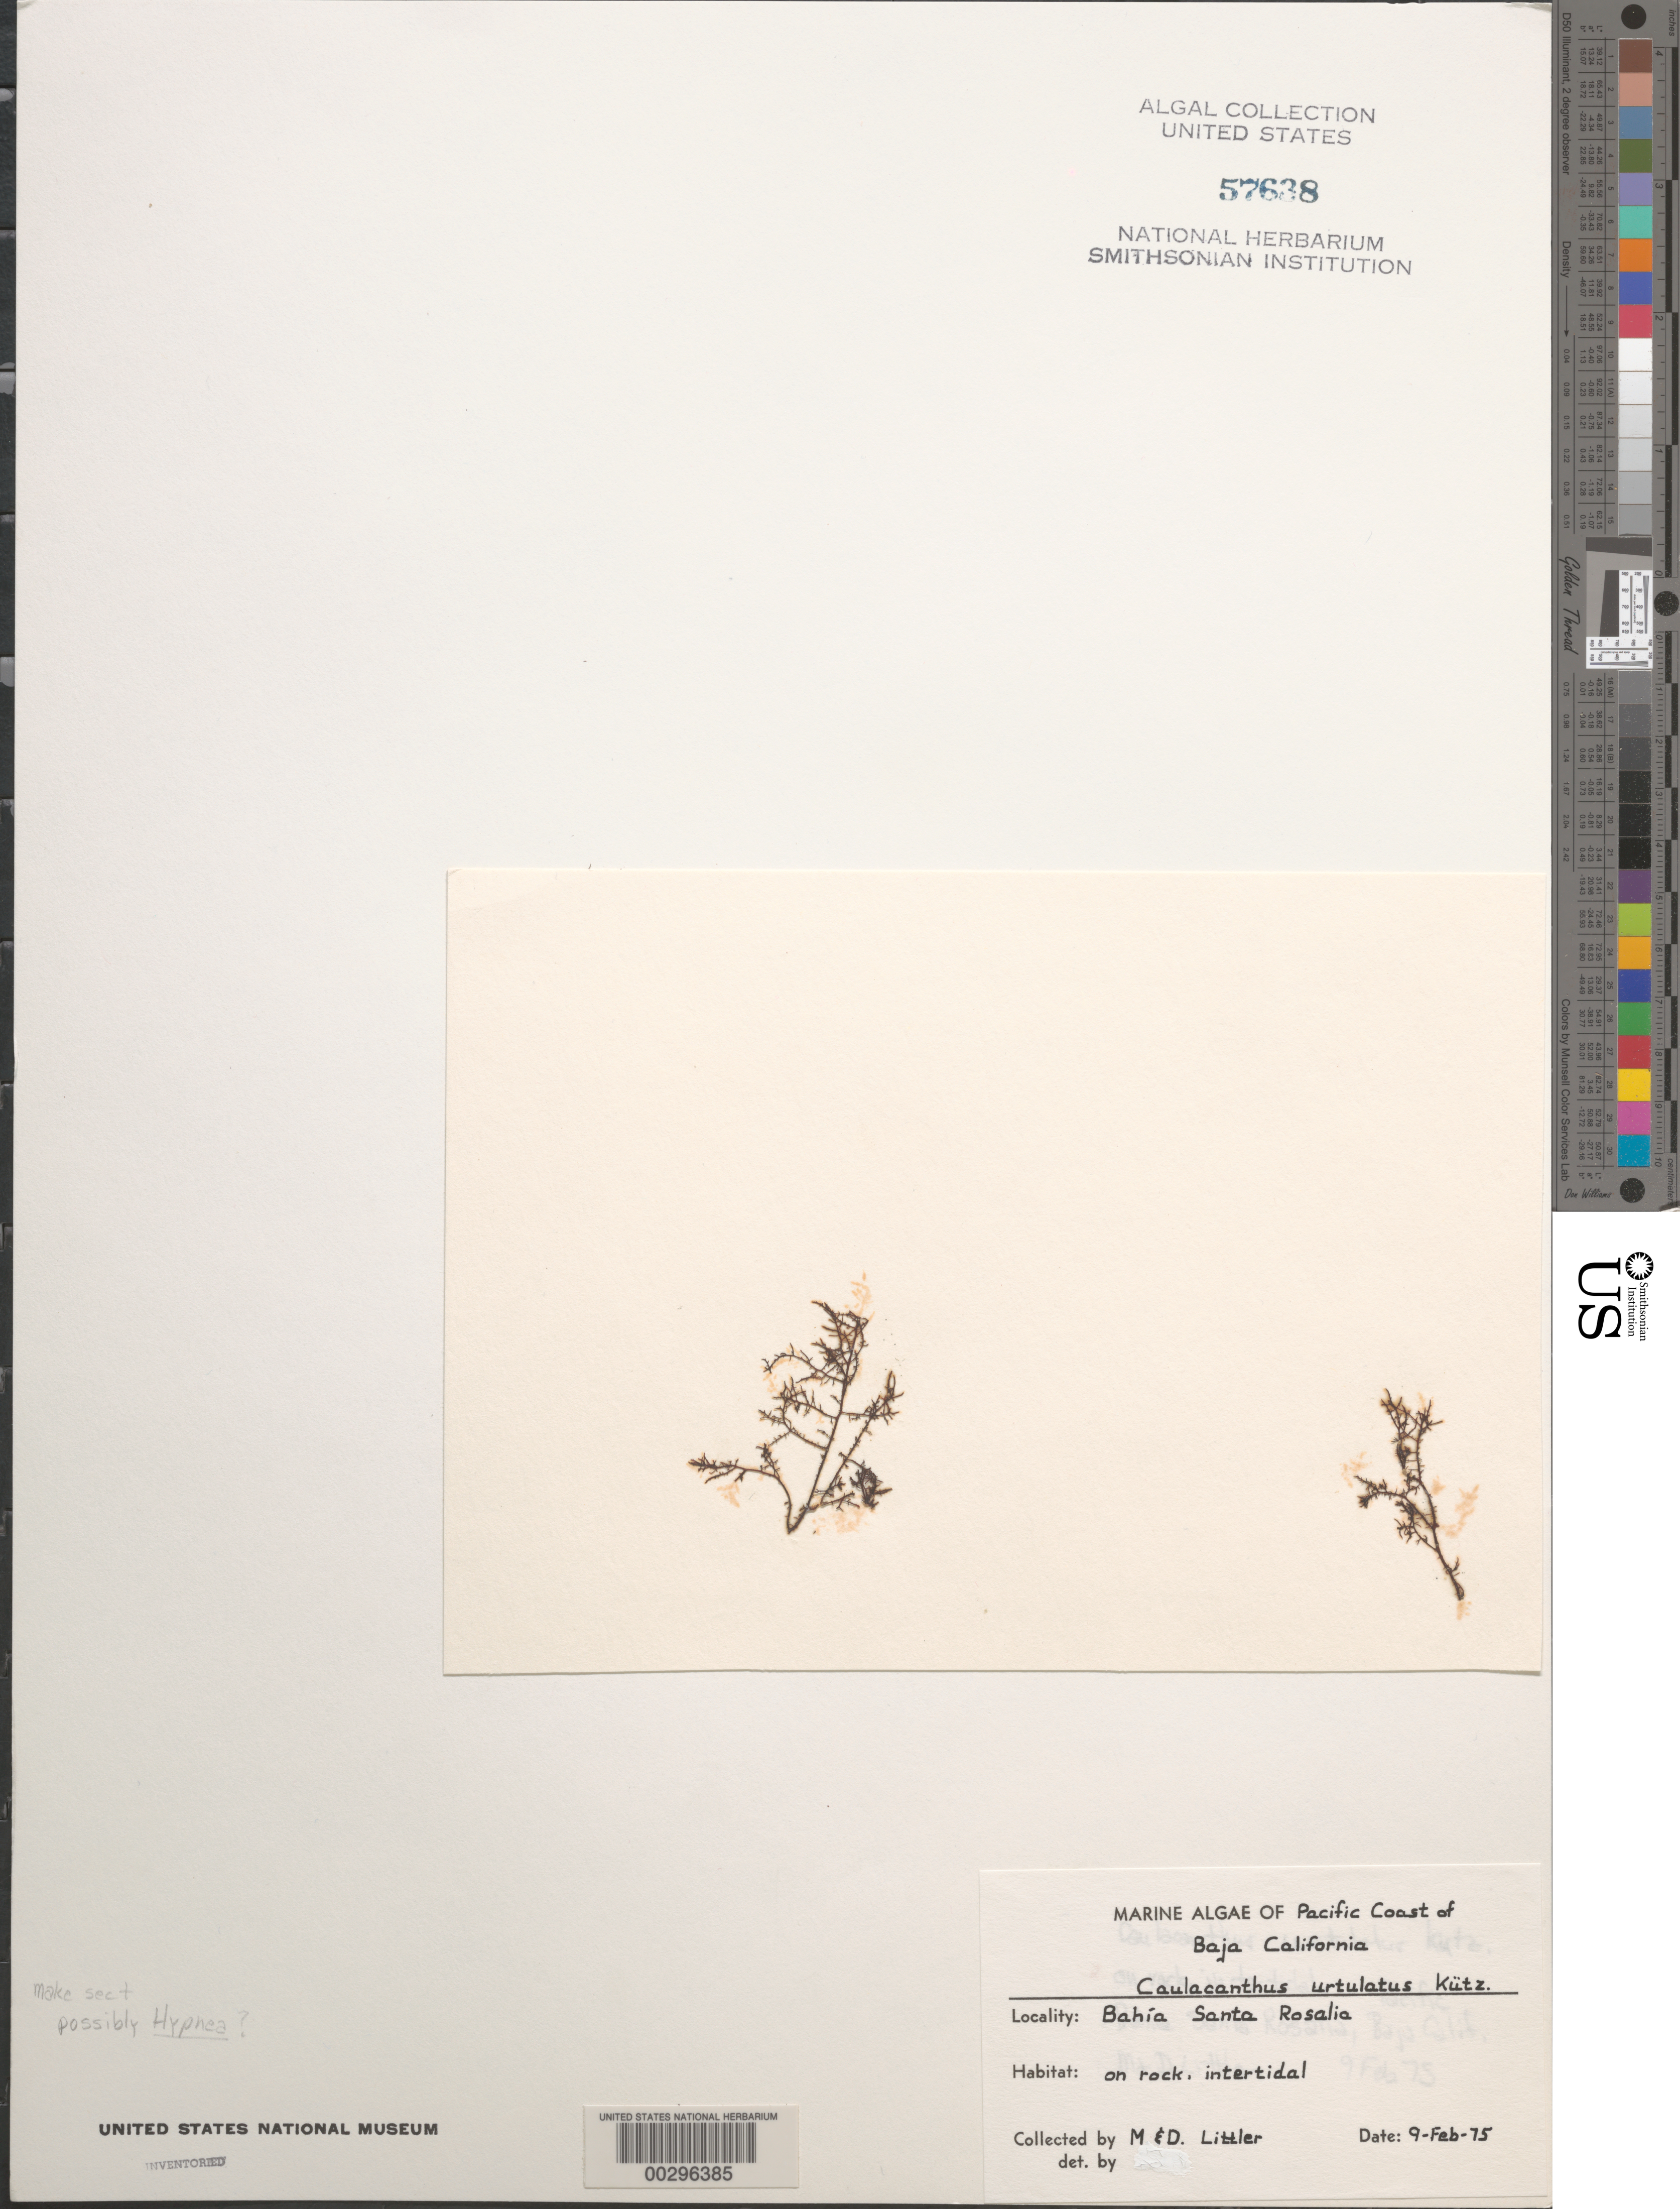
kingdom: Plantae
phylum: Rhodophyta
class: Florideophyceae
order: Gigartinales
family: Caulacanthaceae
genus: Caulacanthus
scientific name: Caulacanthus ustulatus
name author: (Mert. ex Turner) Kütz.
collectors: M. M. Littler & D. S. Littler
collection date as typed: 09 Feb 1975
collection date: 1975-02-09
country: Mexico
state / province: Baja California Sur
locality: Bahia Santa Rosalia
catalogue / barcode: US 57638